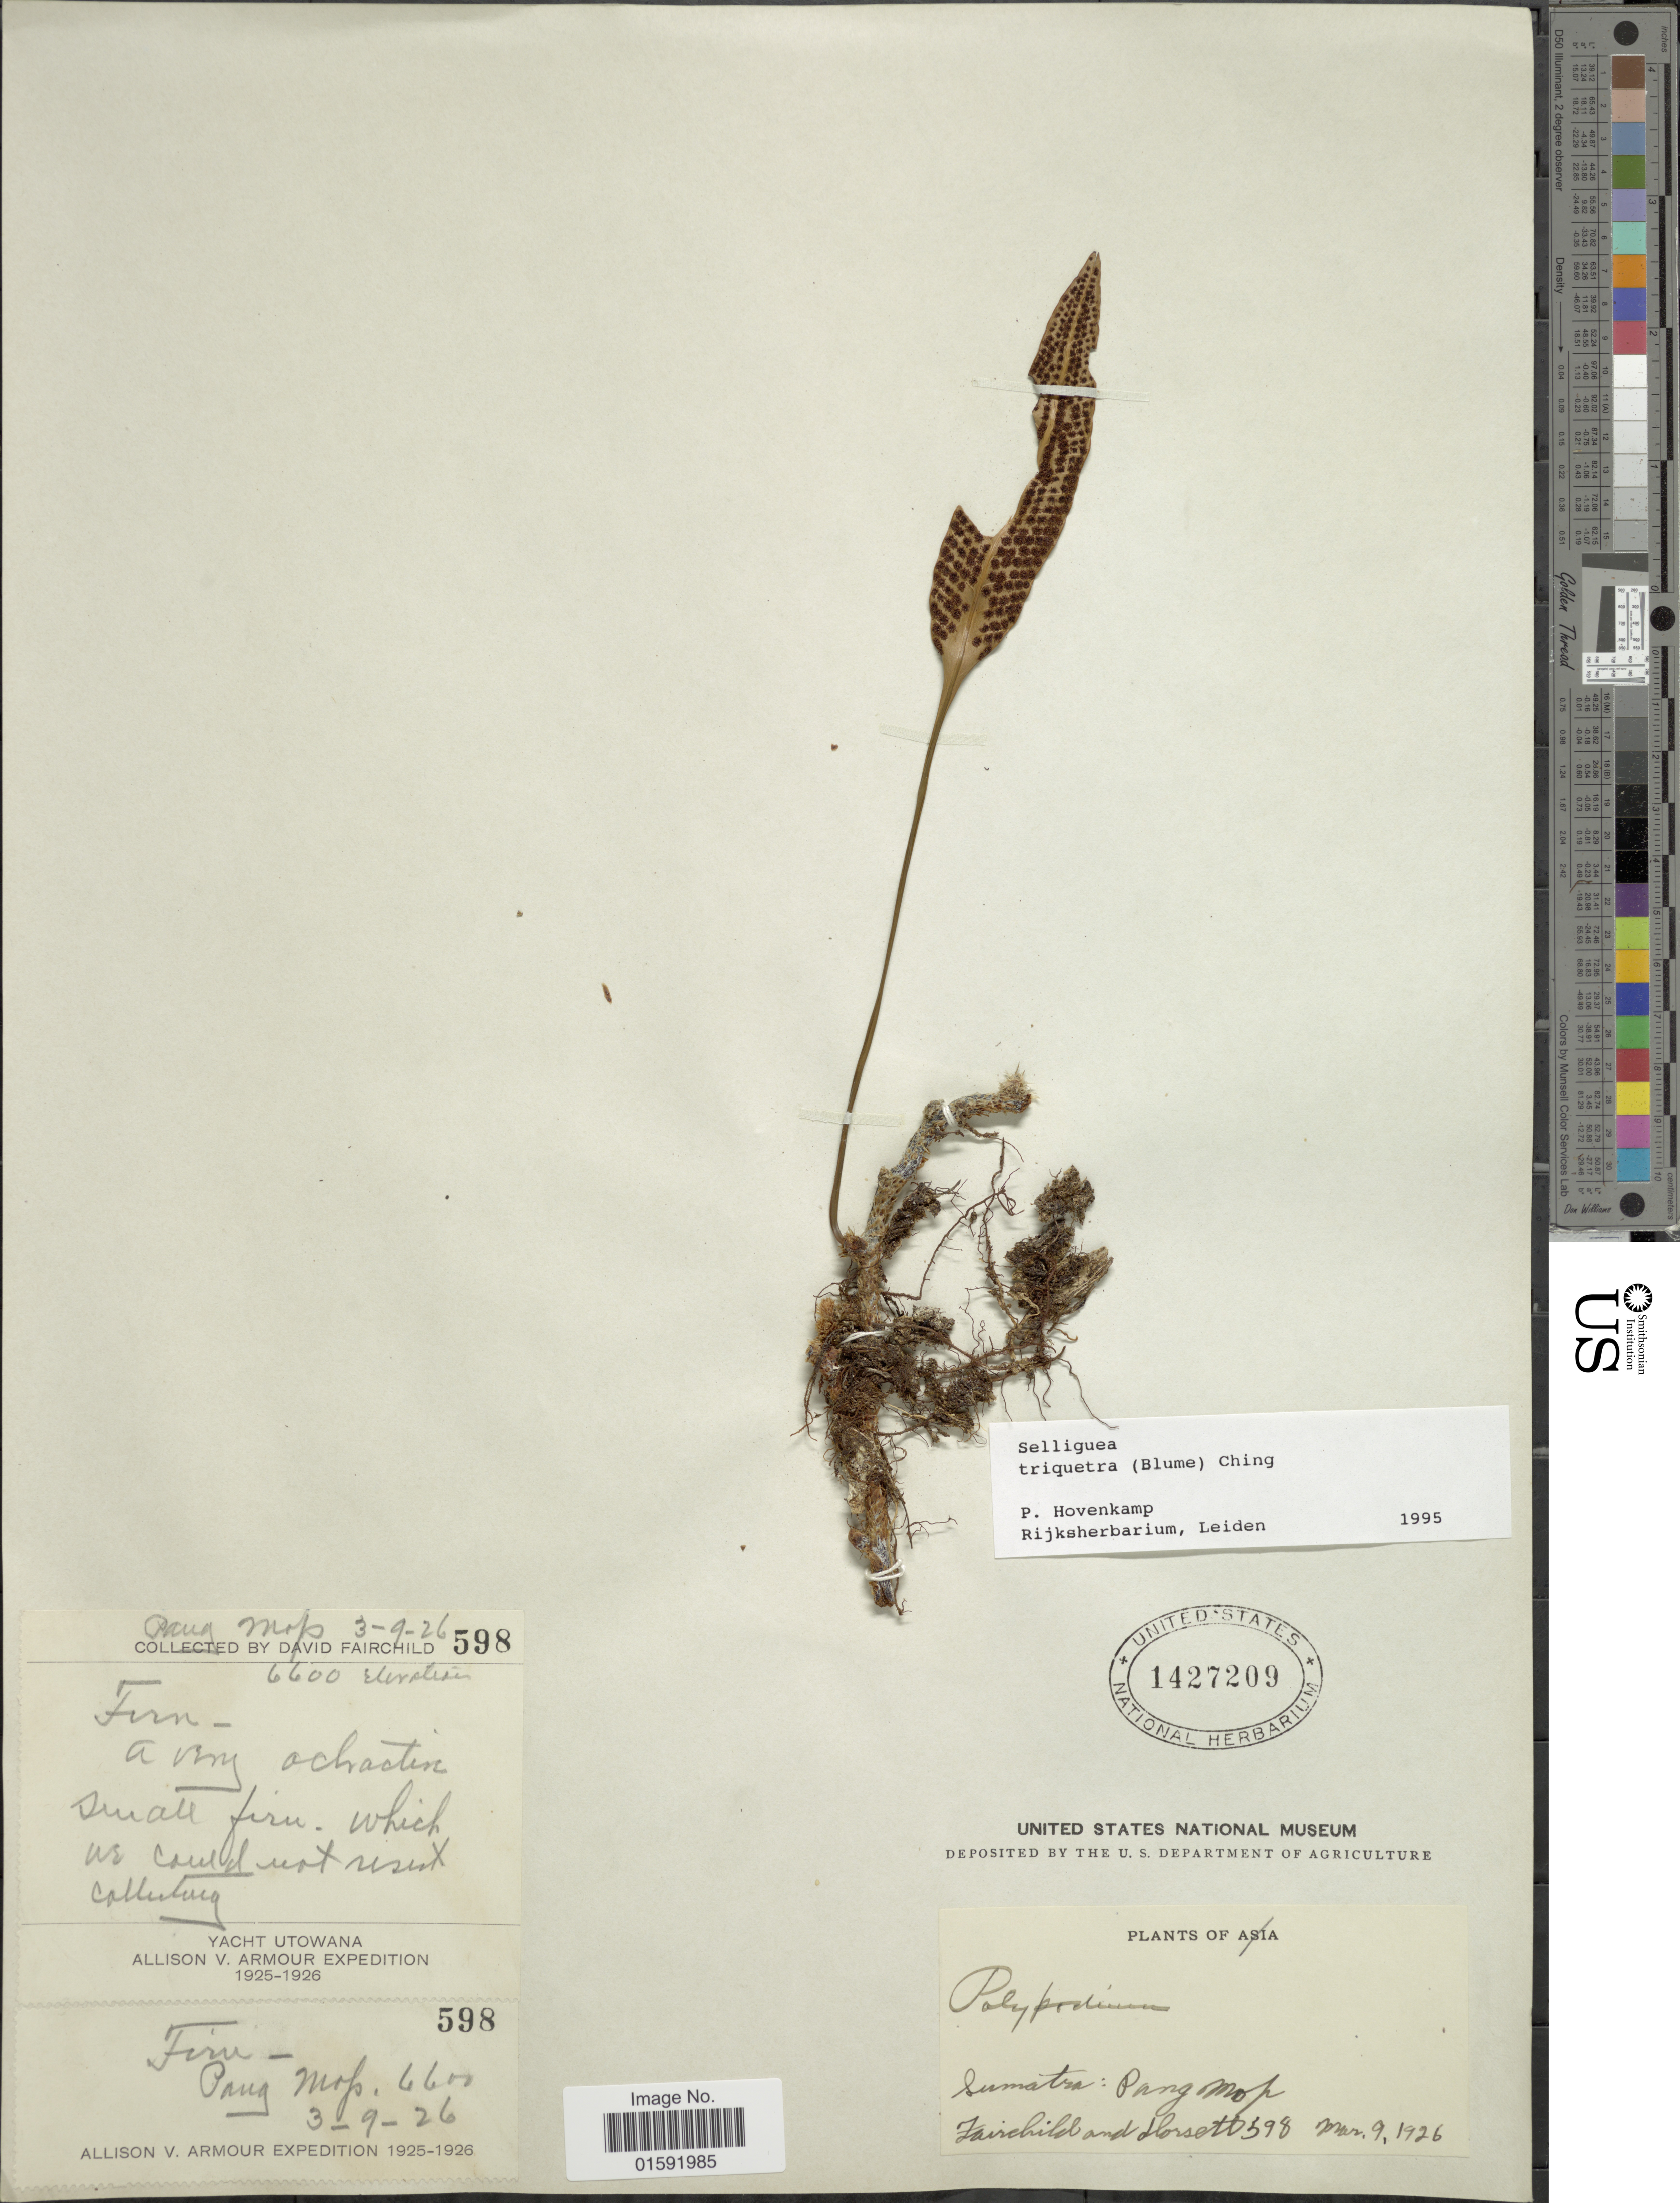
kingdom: Plantae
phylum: Tracheophyta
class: Polypodiopsida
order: Polypodiales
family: Polypodiaceae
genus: Selliguea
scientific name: Selliguea triquetra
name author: (Blume) Ching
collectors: D. Fairchild & -- Dorsett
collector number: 598?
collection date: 1926-03-09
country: Indonesia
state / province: Sumatra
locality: Pang Mop [interpreted]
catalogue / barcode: US 1427209